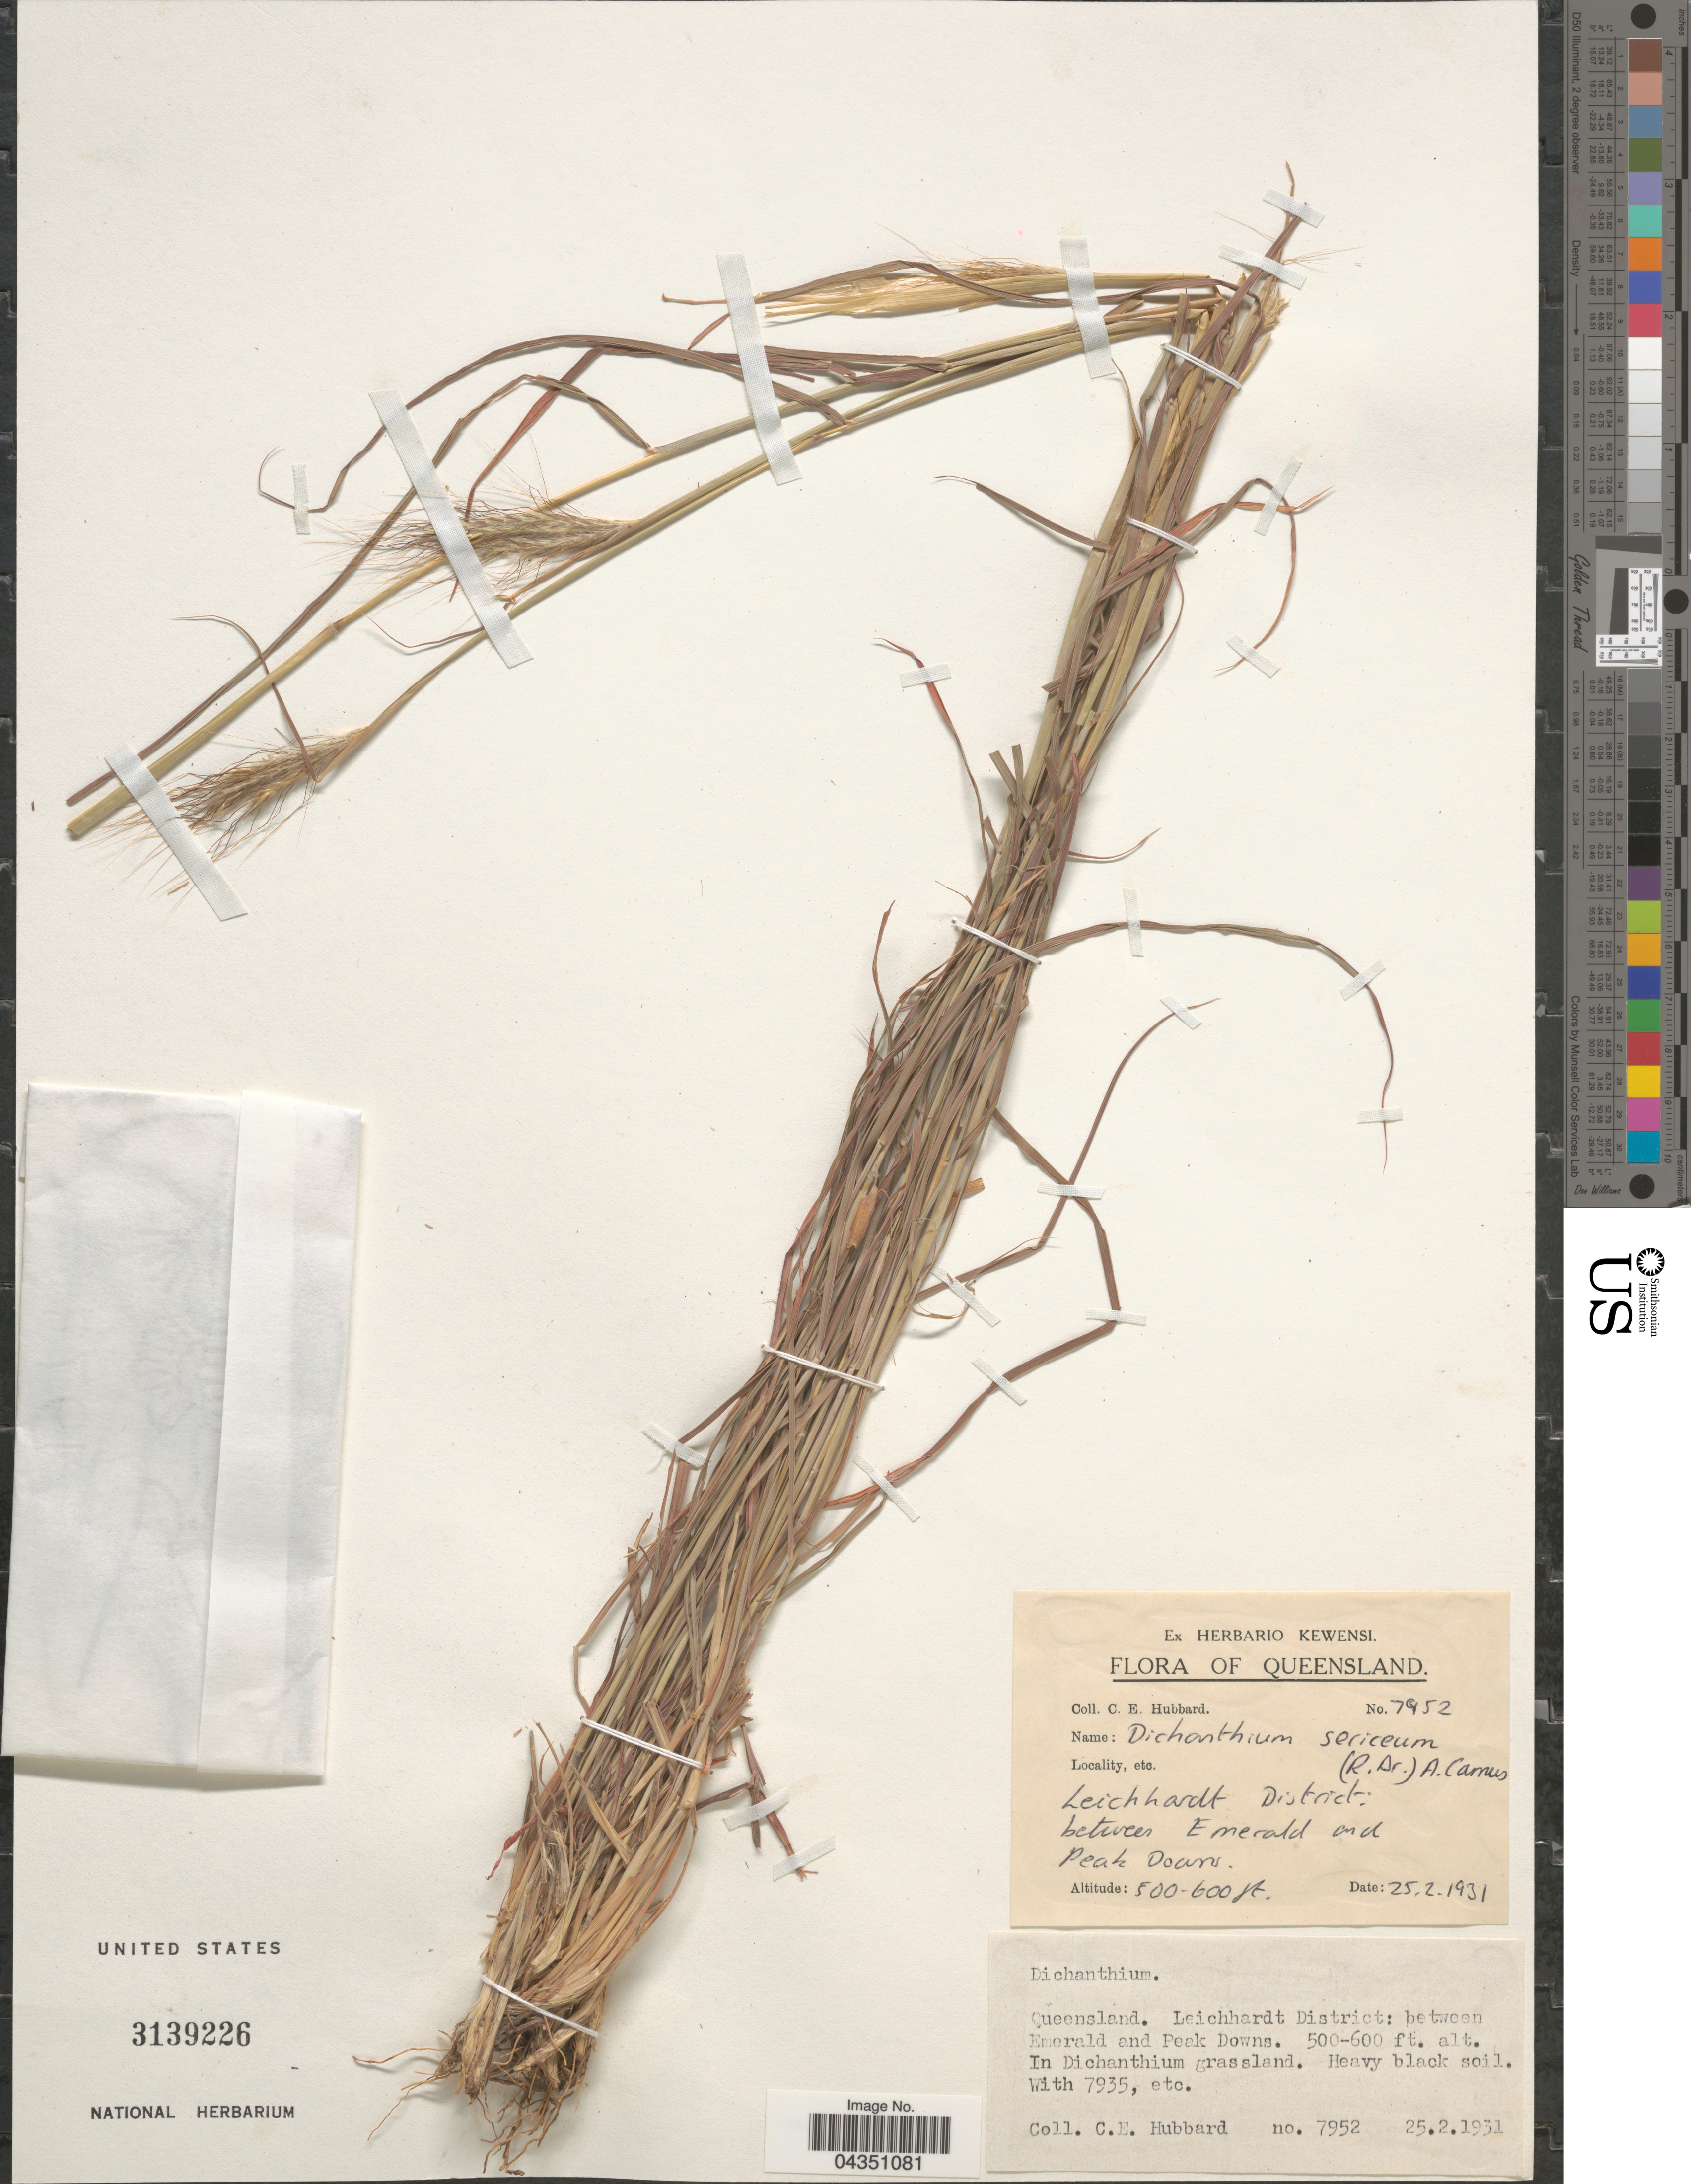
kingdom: Plantae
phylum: Tracheophyta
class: Liliopsida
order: Poales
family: Poaceae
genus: Dichanthium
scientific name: Dichanthium sericeum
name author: (R. Br.) A. Camus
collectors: C. E. Hubbard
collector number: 7952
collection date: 1931-02-25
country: Australia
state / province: Queensland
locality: Leichhardt District: between Emerald and Peak Downs.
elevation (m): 152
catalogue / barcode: US 3139226